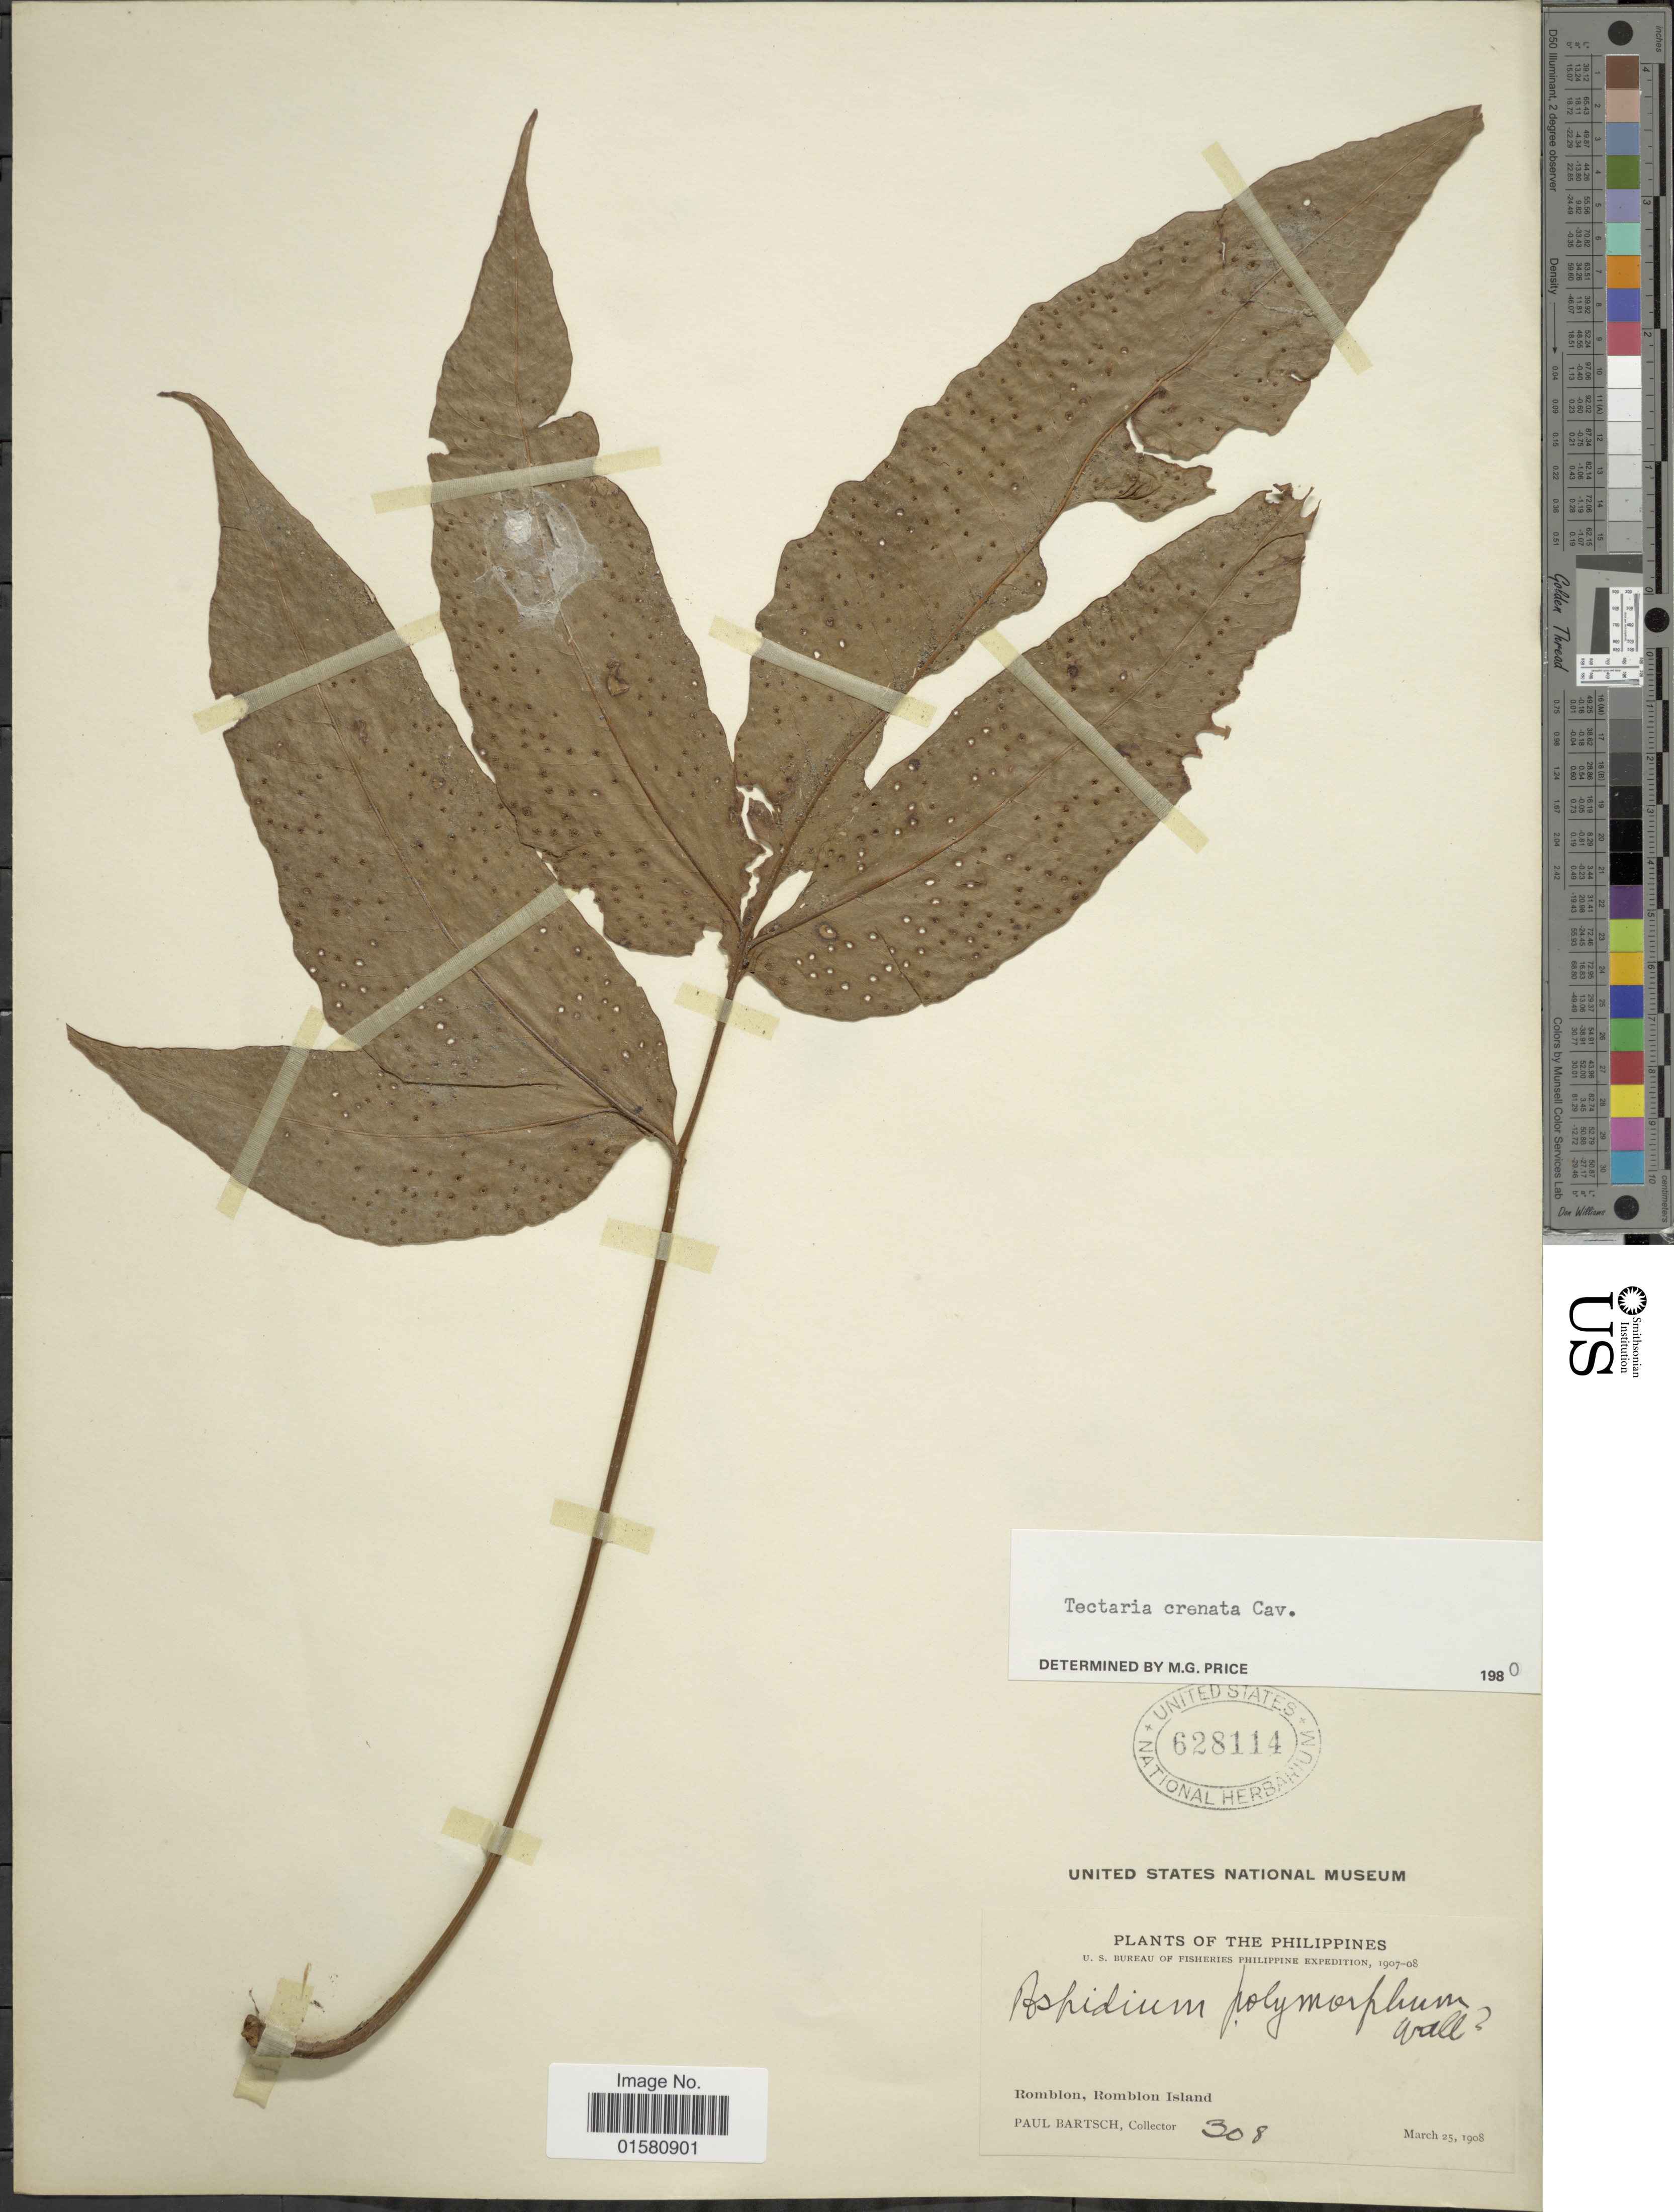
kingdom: Plantae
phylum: Tracheophyta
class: Polypodiopsida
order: Polypodiales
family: Tectariaceae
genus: Tectaria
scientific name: Tectaria crenata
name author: Cav.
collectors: P. Bartsch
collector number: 308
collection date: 1908-03-25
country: Philippines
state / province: Mimaropa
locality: Romblon, Romblon Island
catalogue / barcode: US 628114